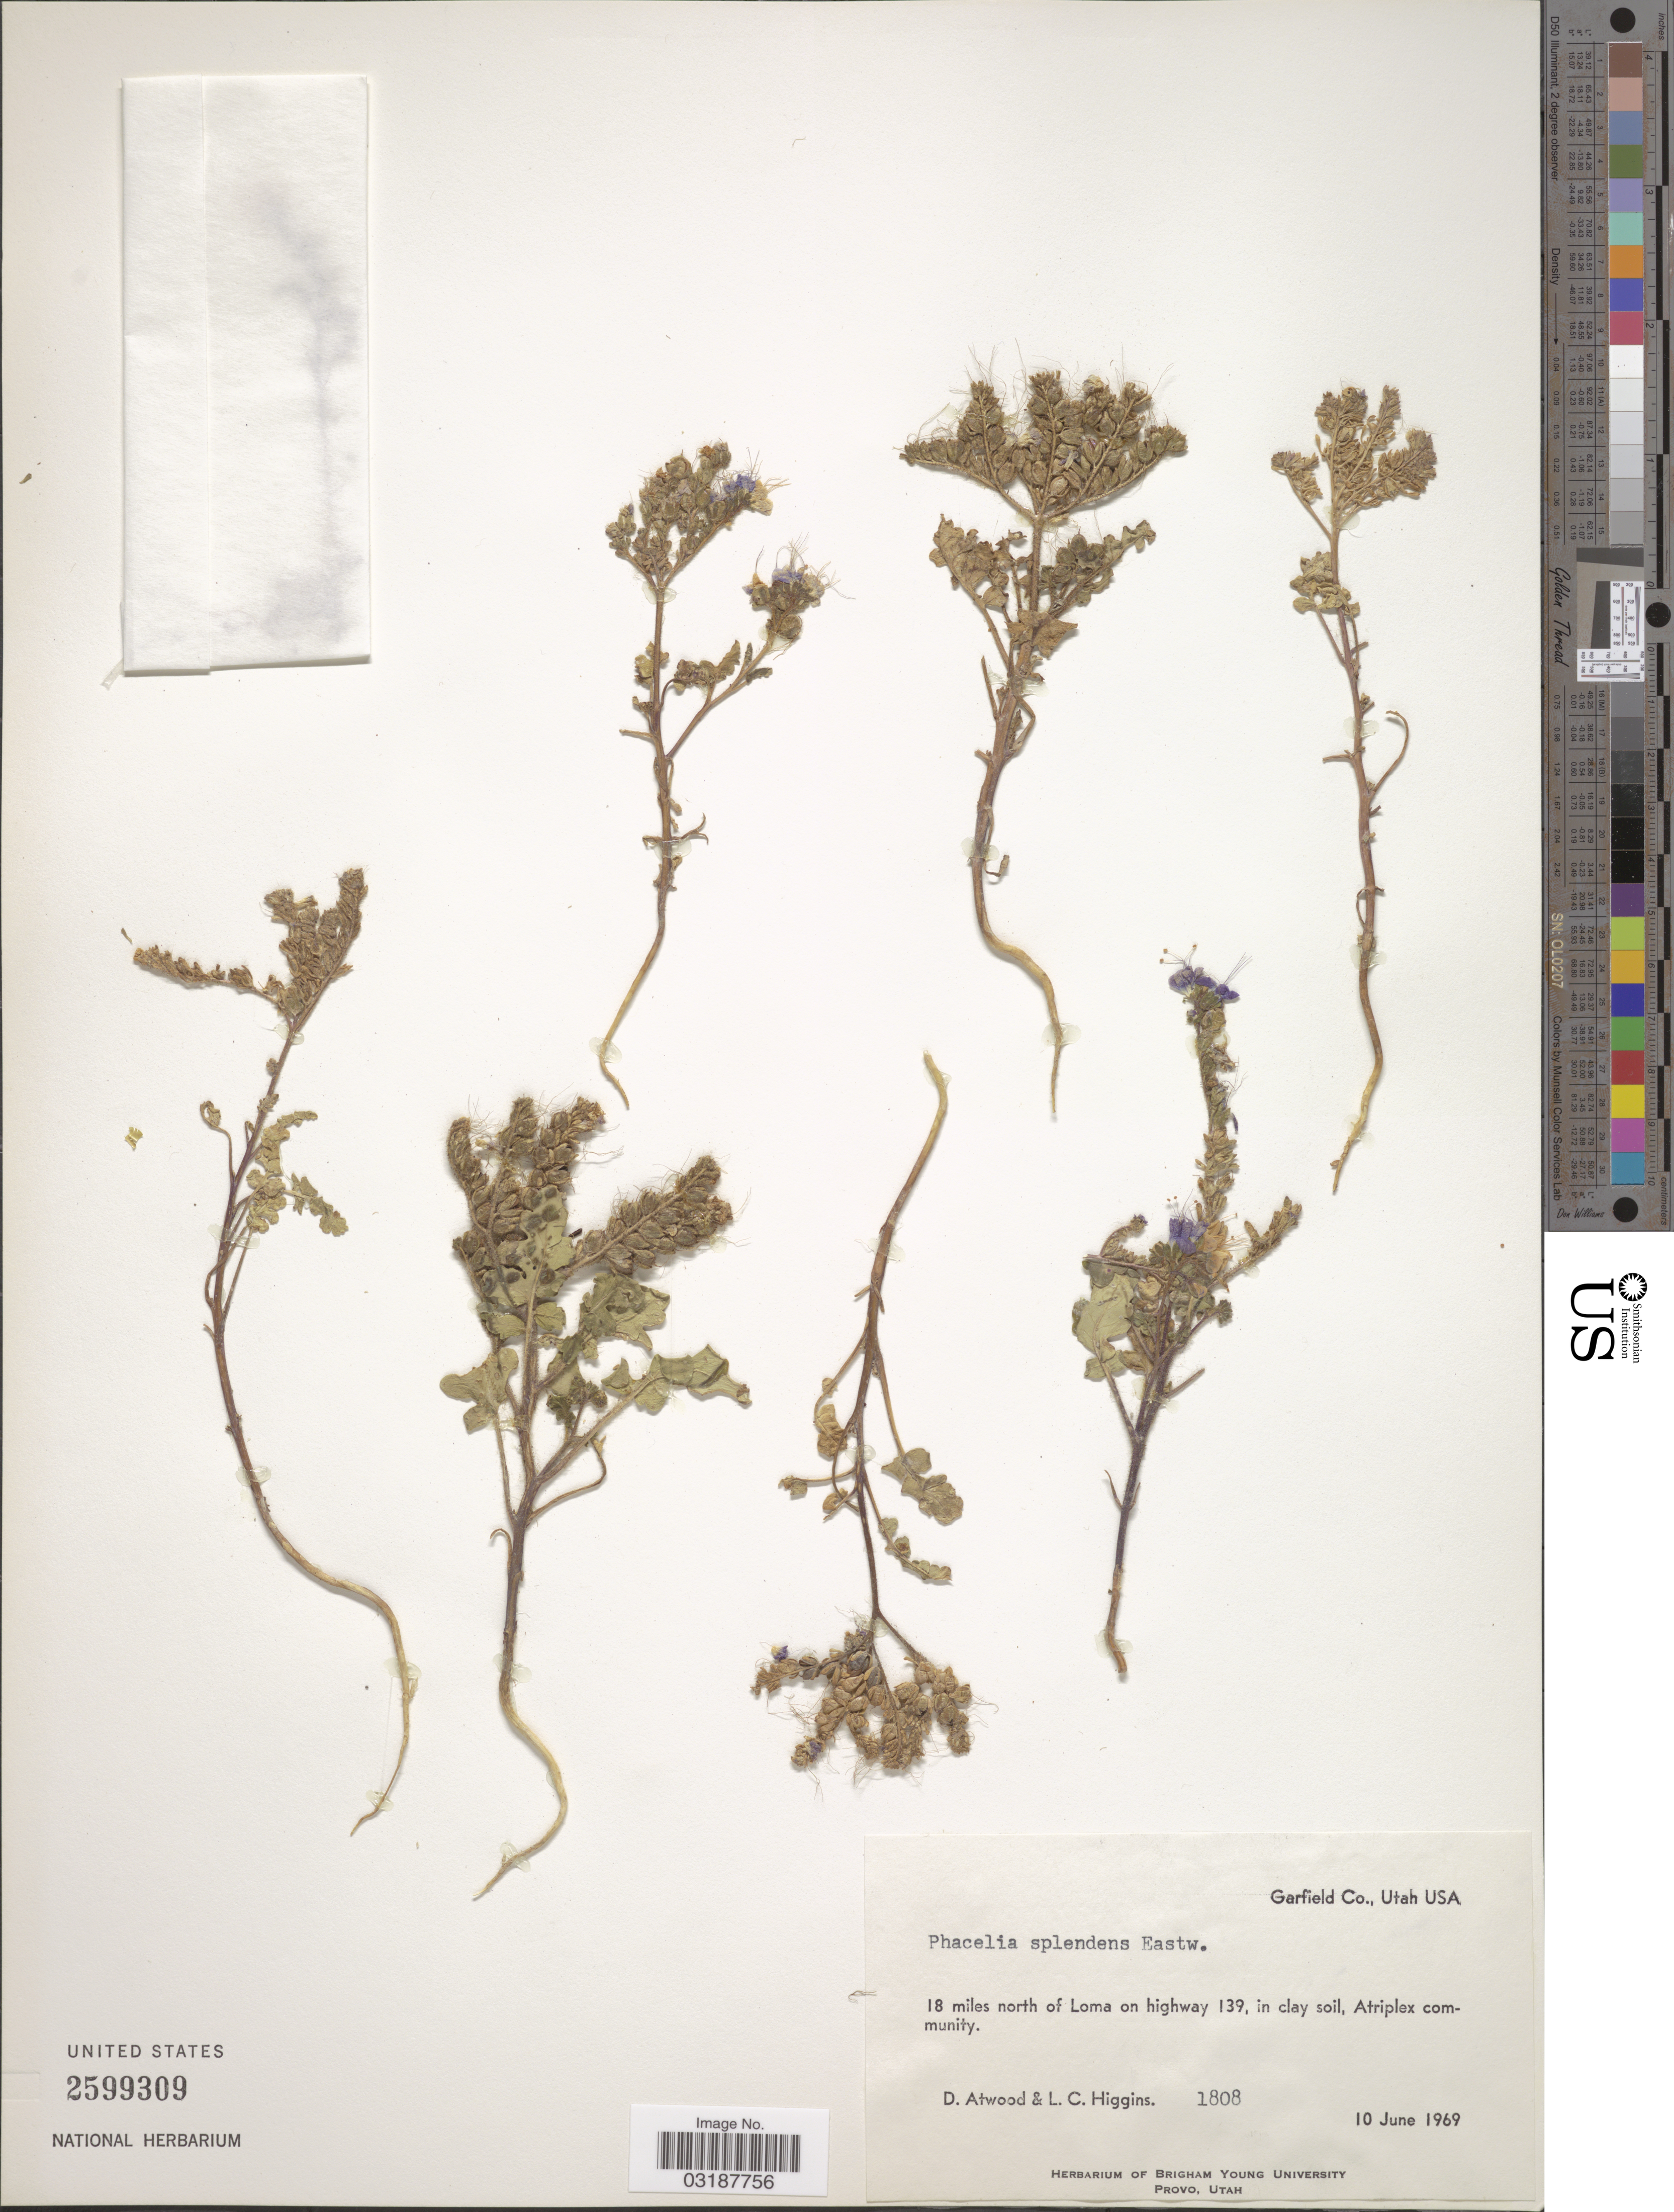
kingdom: Plantae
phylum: Tracheophyta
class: Magnoliopsida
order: Boraginales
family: Hydrophyllaceae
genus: Phacelia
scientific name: Phacelia splendens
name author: Eastw.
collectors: D. Atwood & L. Higgins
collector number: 1808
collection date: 1969-06-10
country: United States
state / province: Utah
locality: Garfield Co., Utah, 18 miles north of Loma on highway 139, in clay soil, Atriplex community.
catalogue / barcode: US 2599309